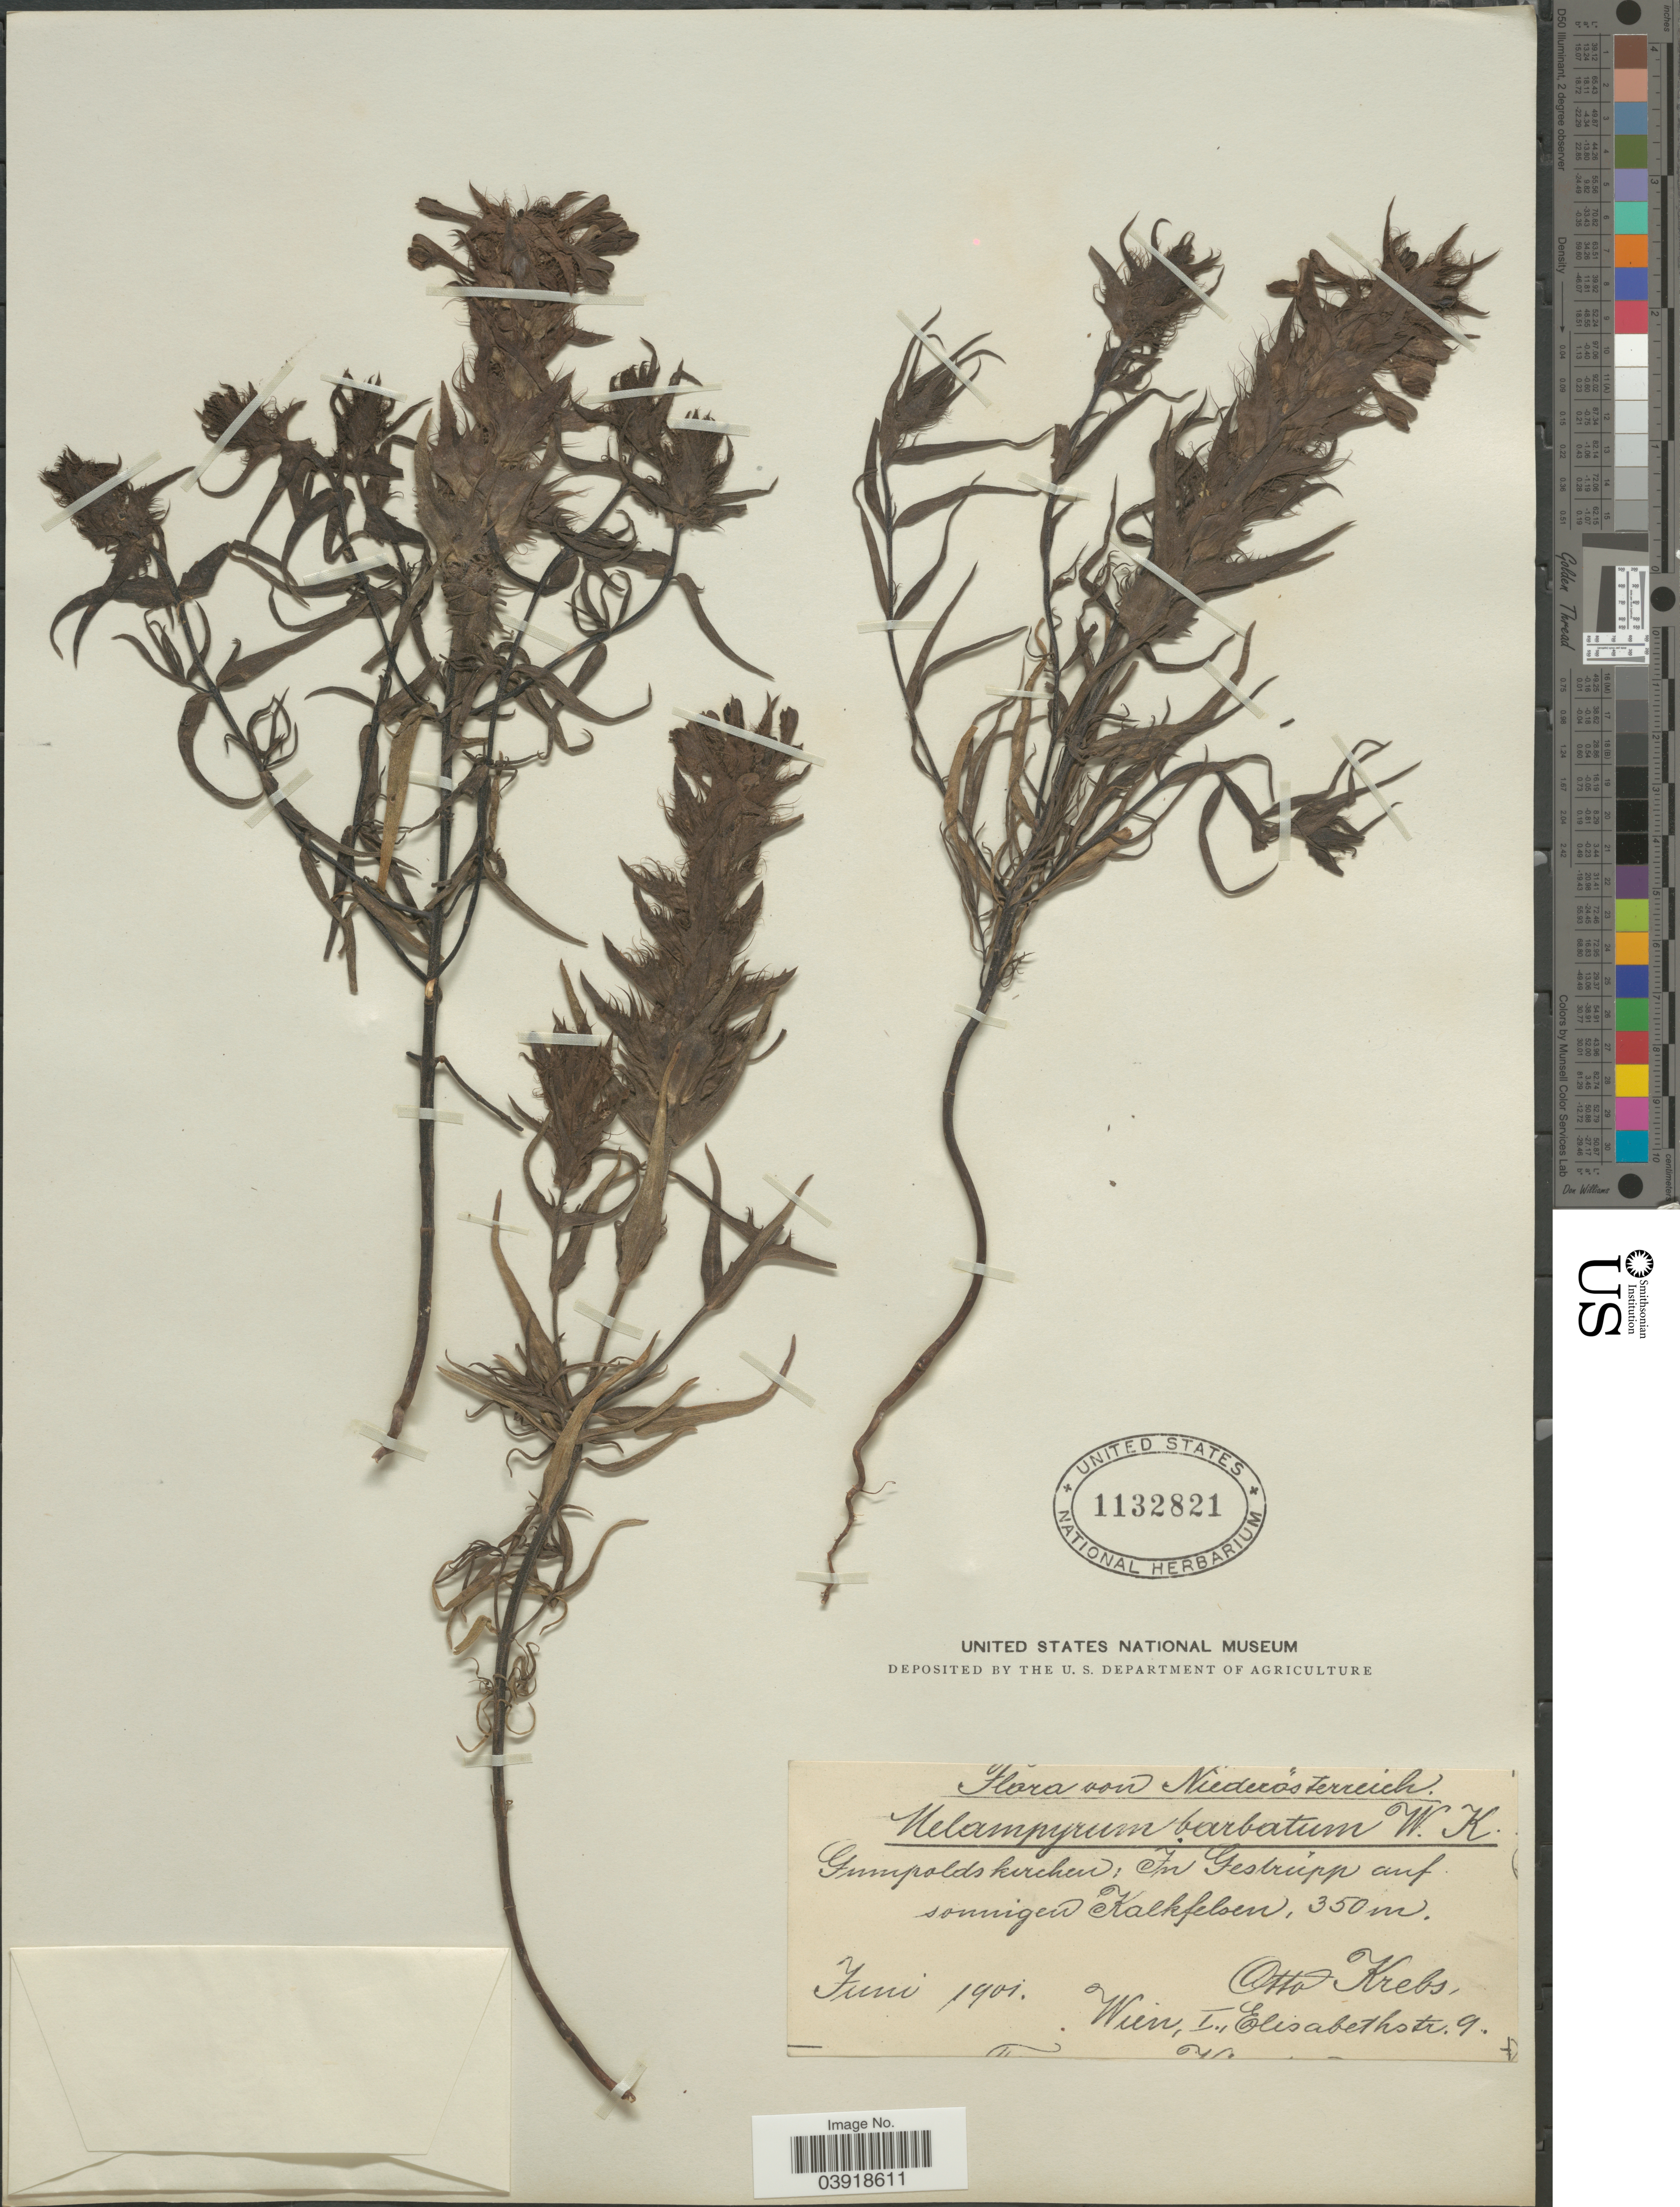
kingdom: Plantae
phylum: Tracheophyta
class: Magnoliopsida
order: Lamiales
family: Orobanchaceae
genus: Melampyrum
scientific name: Melampyrum barbatum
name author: Waldst. & Kit. ex Willd.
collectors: O. Krebs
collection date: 1901-06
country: Austria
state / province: Niederosterreich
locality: Gumpolds kirchen: In Gestrupp auf sonnigen Kalkfelsen.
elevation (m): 350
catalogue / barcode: US 1132821